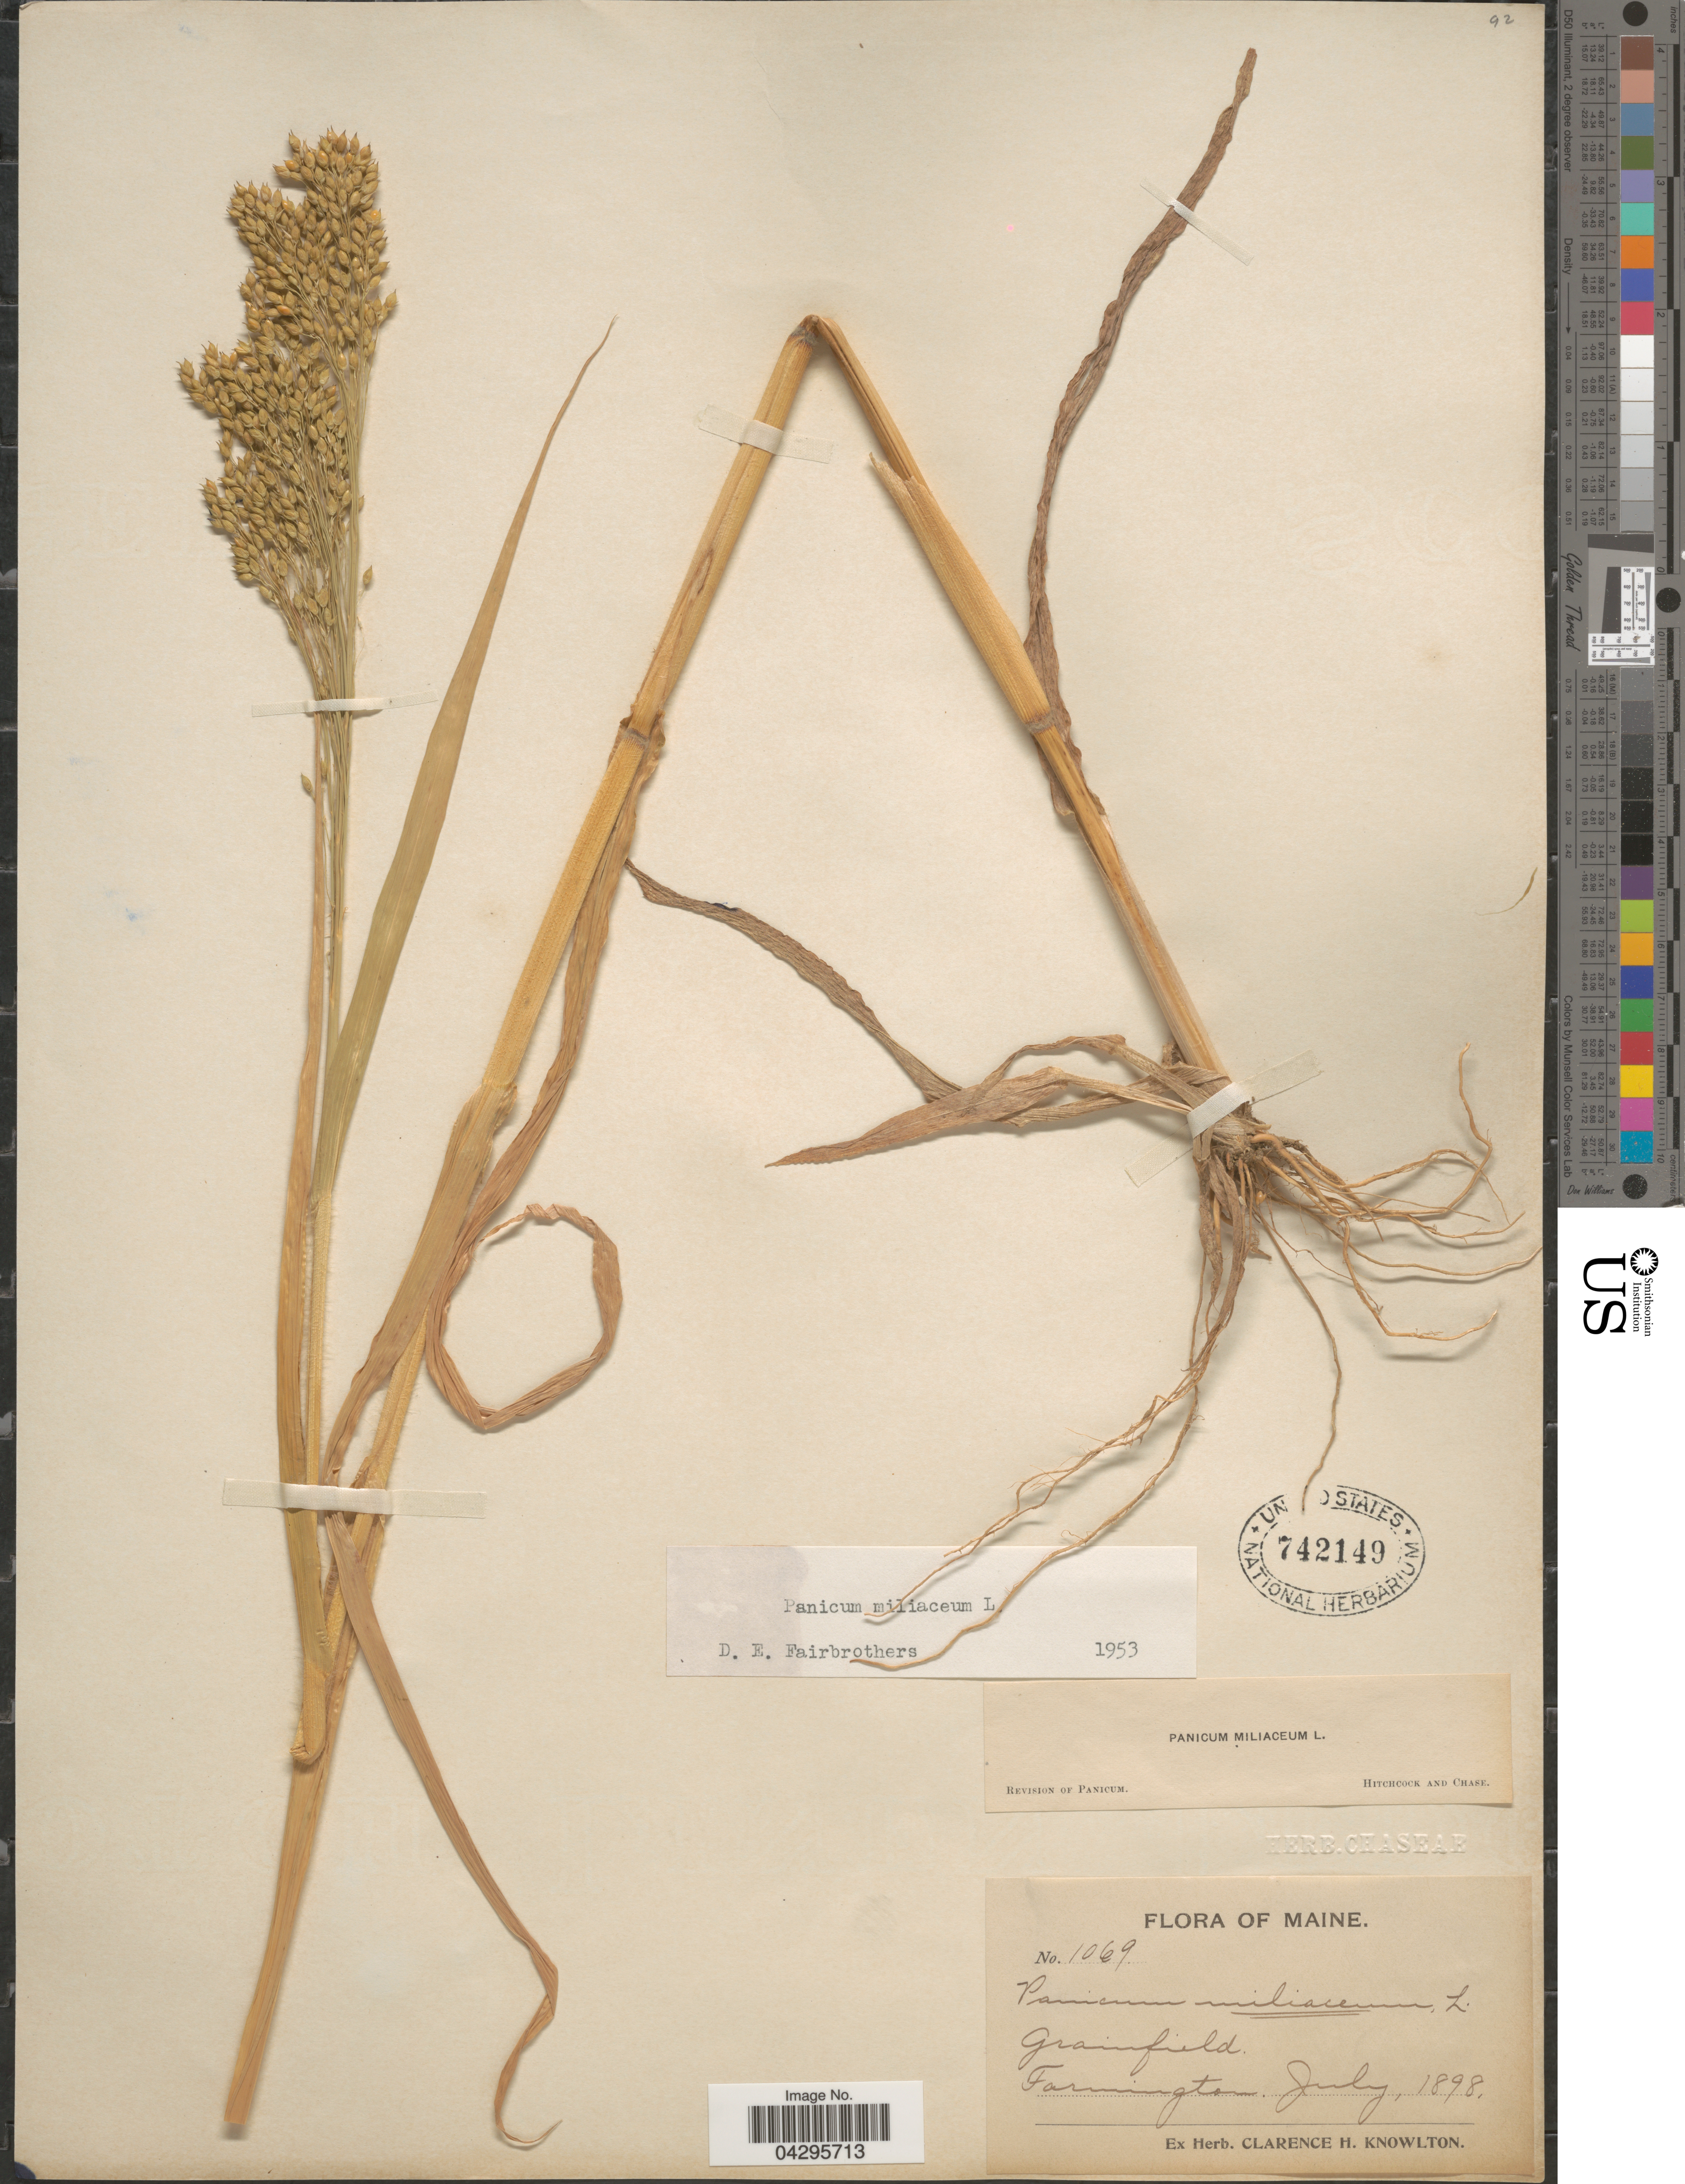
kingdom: Plantae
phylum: Tracheophyta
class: Liliopsida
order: Poales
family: Poaceae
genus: Panicum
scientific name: Panicum miliaceum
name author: L.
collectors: Ex Herb. Clarence H. Knowlton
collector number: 1069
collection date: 1898-07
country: United States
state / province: Maine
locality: Grainfield. Farmington.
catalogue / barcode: US 742149